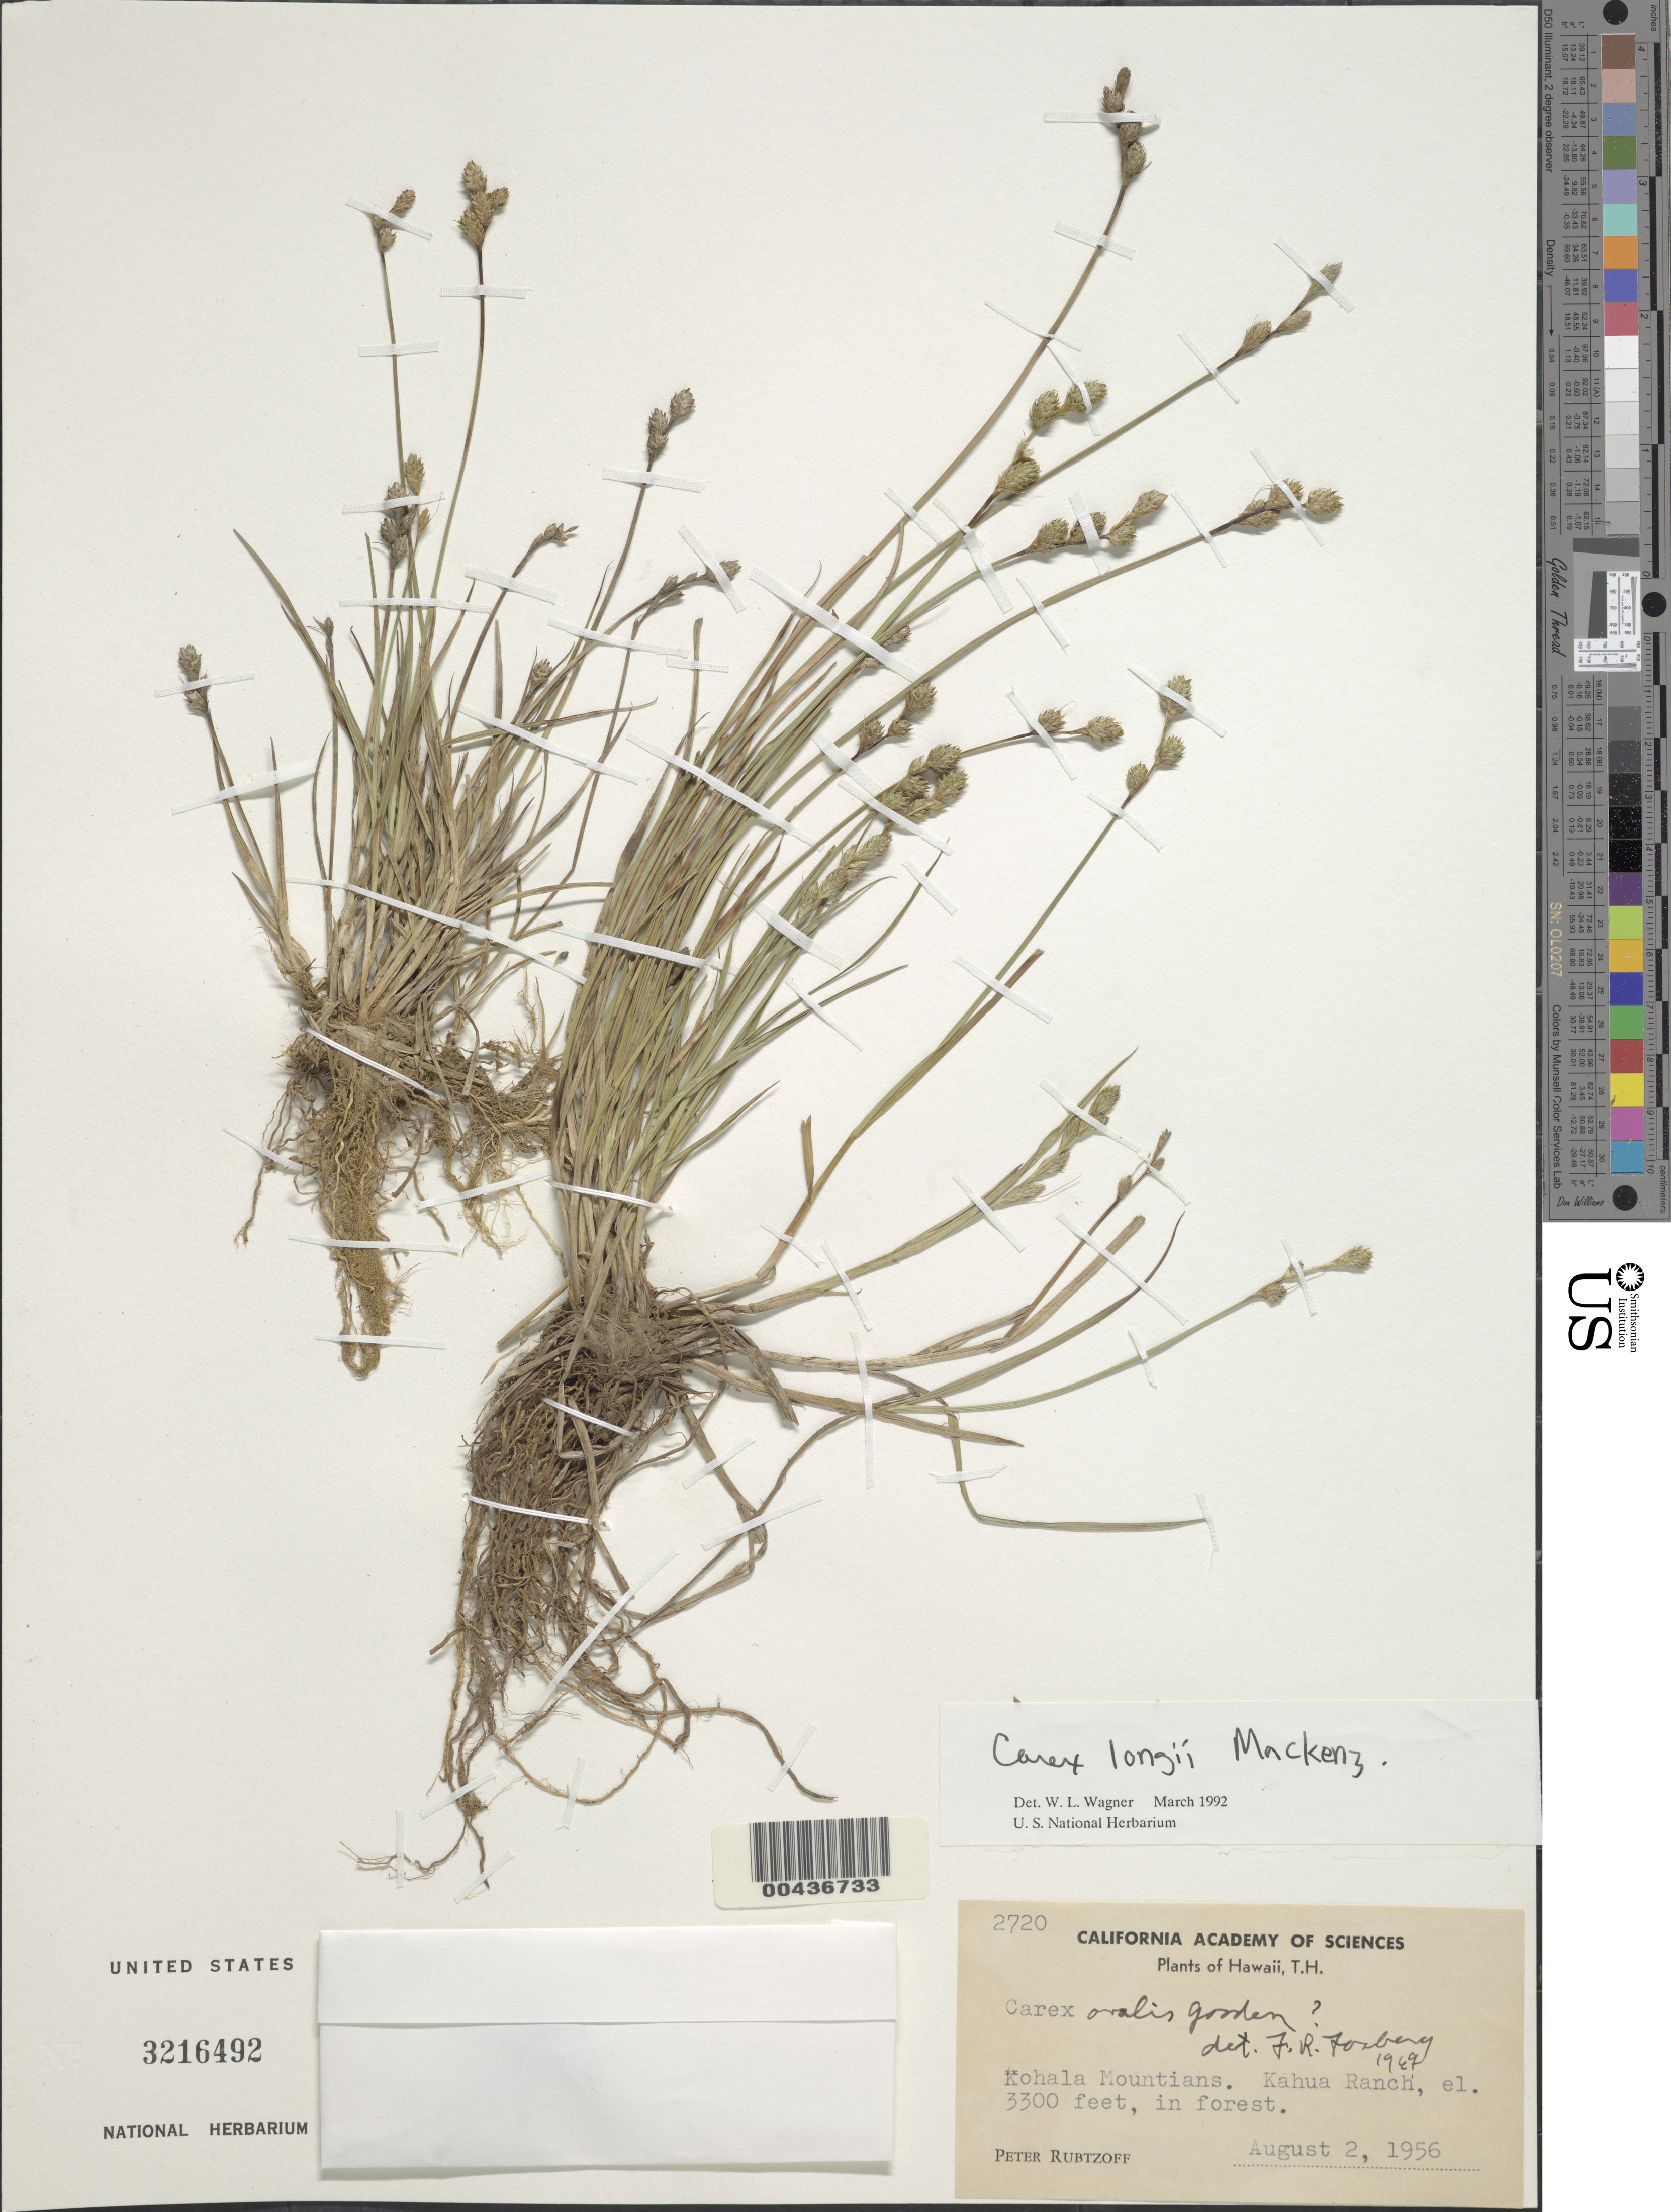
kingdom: Plantae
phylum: Tracheophyta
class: Liliopsida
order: Poales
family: Cyperaceae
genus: Carex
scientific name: Carex longii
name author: Mack.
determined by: Wagner, W. L., (BOT), Smithsonian Institution - National Museum of Natural History (UNITED STATES)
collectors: P. Rubtzoff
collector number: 2720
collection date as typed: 2 Aug 1956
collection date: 1956-08-02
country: United States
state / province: Hawaii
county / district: Hawaii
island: Hawaii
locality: Kohala Mountains, Kahua Ranch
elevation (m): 1006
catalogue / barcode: US 3216492